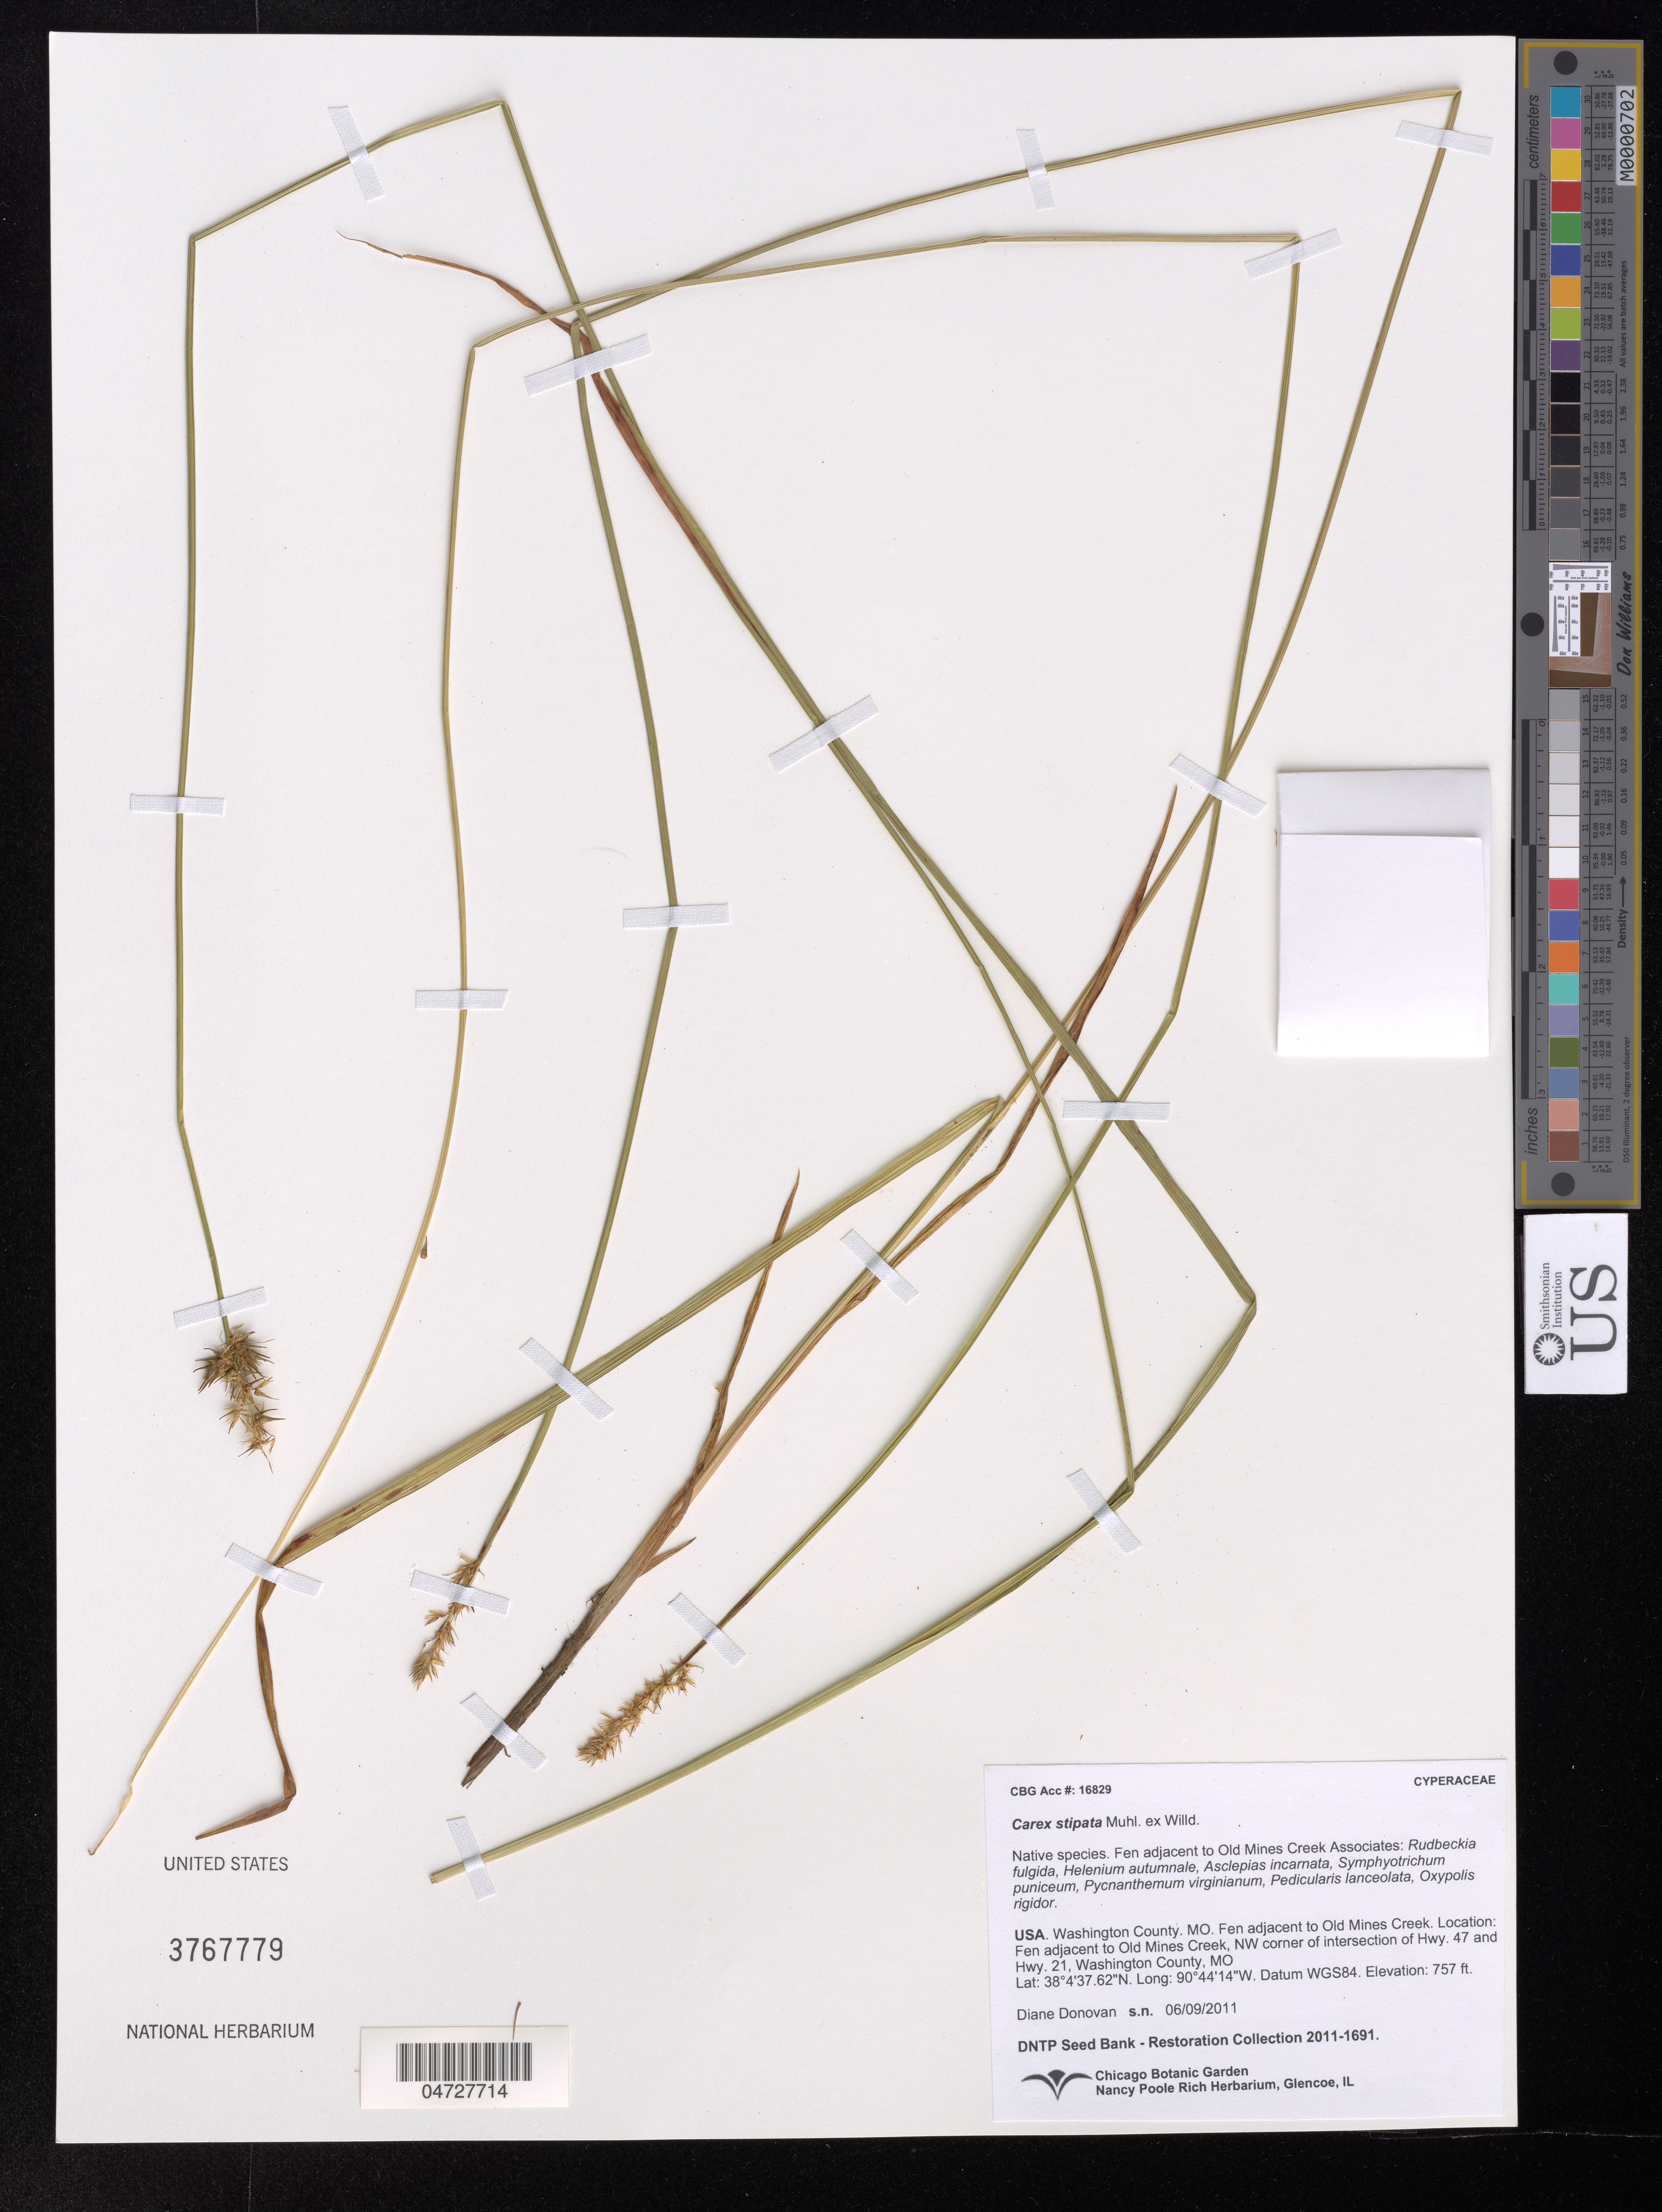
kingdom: Plantae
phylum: Tracheophyta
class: Liliopsida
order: Poales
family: Cyperaceae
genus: Carex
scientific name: Carex stipata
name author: Muhl. ex Willd.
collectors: D. Donovan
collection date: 2011-06-09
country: United States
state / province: Missouri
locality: Washington County. Fen adjacent to Old Mines Creek, NW corner of intersection of Hwy. 47 and Hwy, 21.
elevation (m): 231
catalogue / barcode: US 3767779